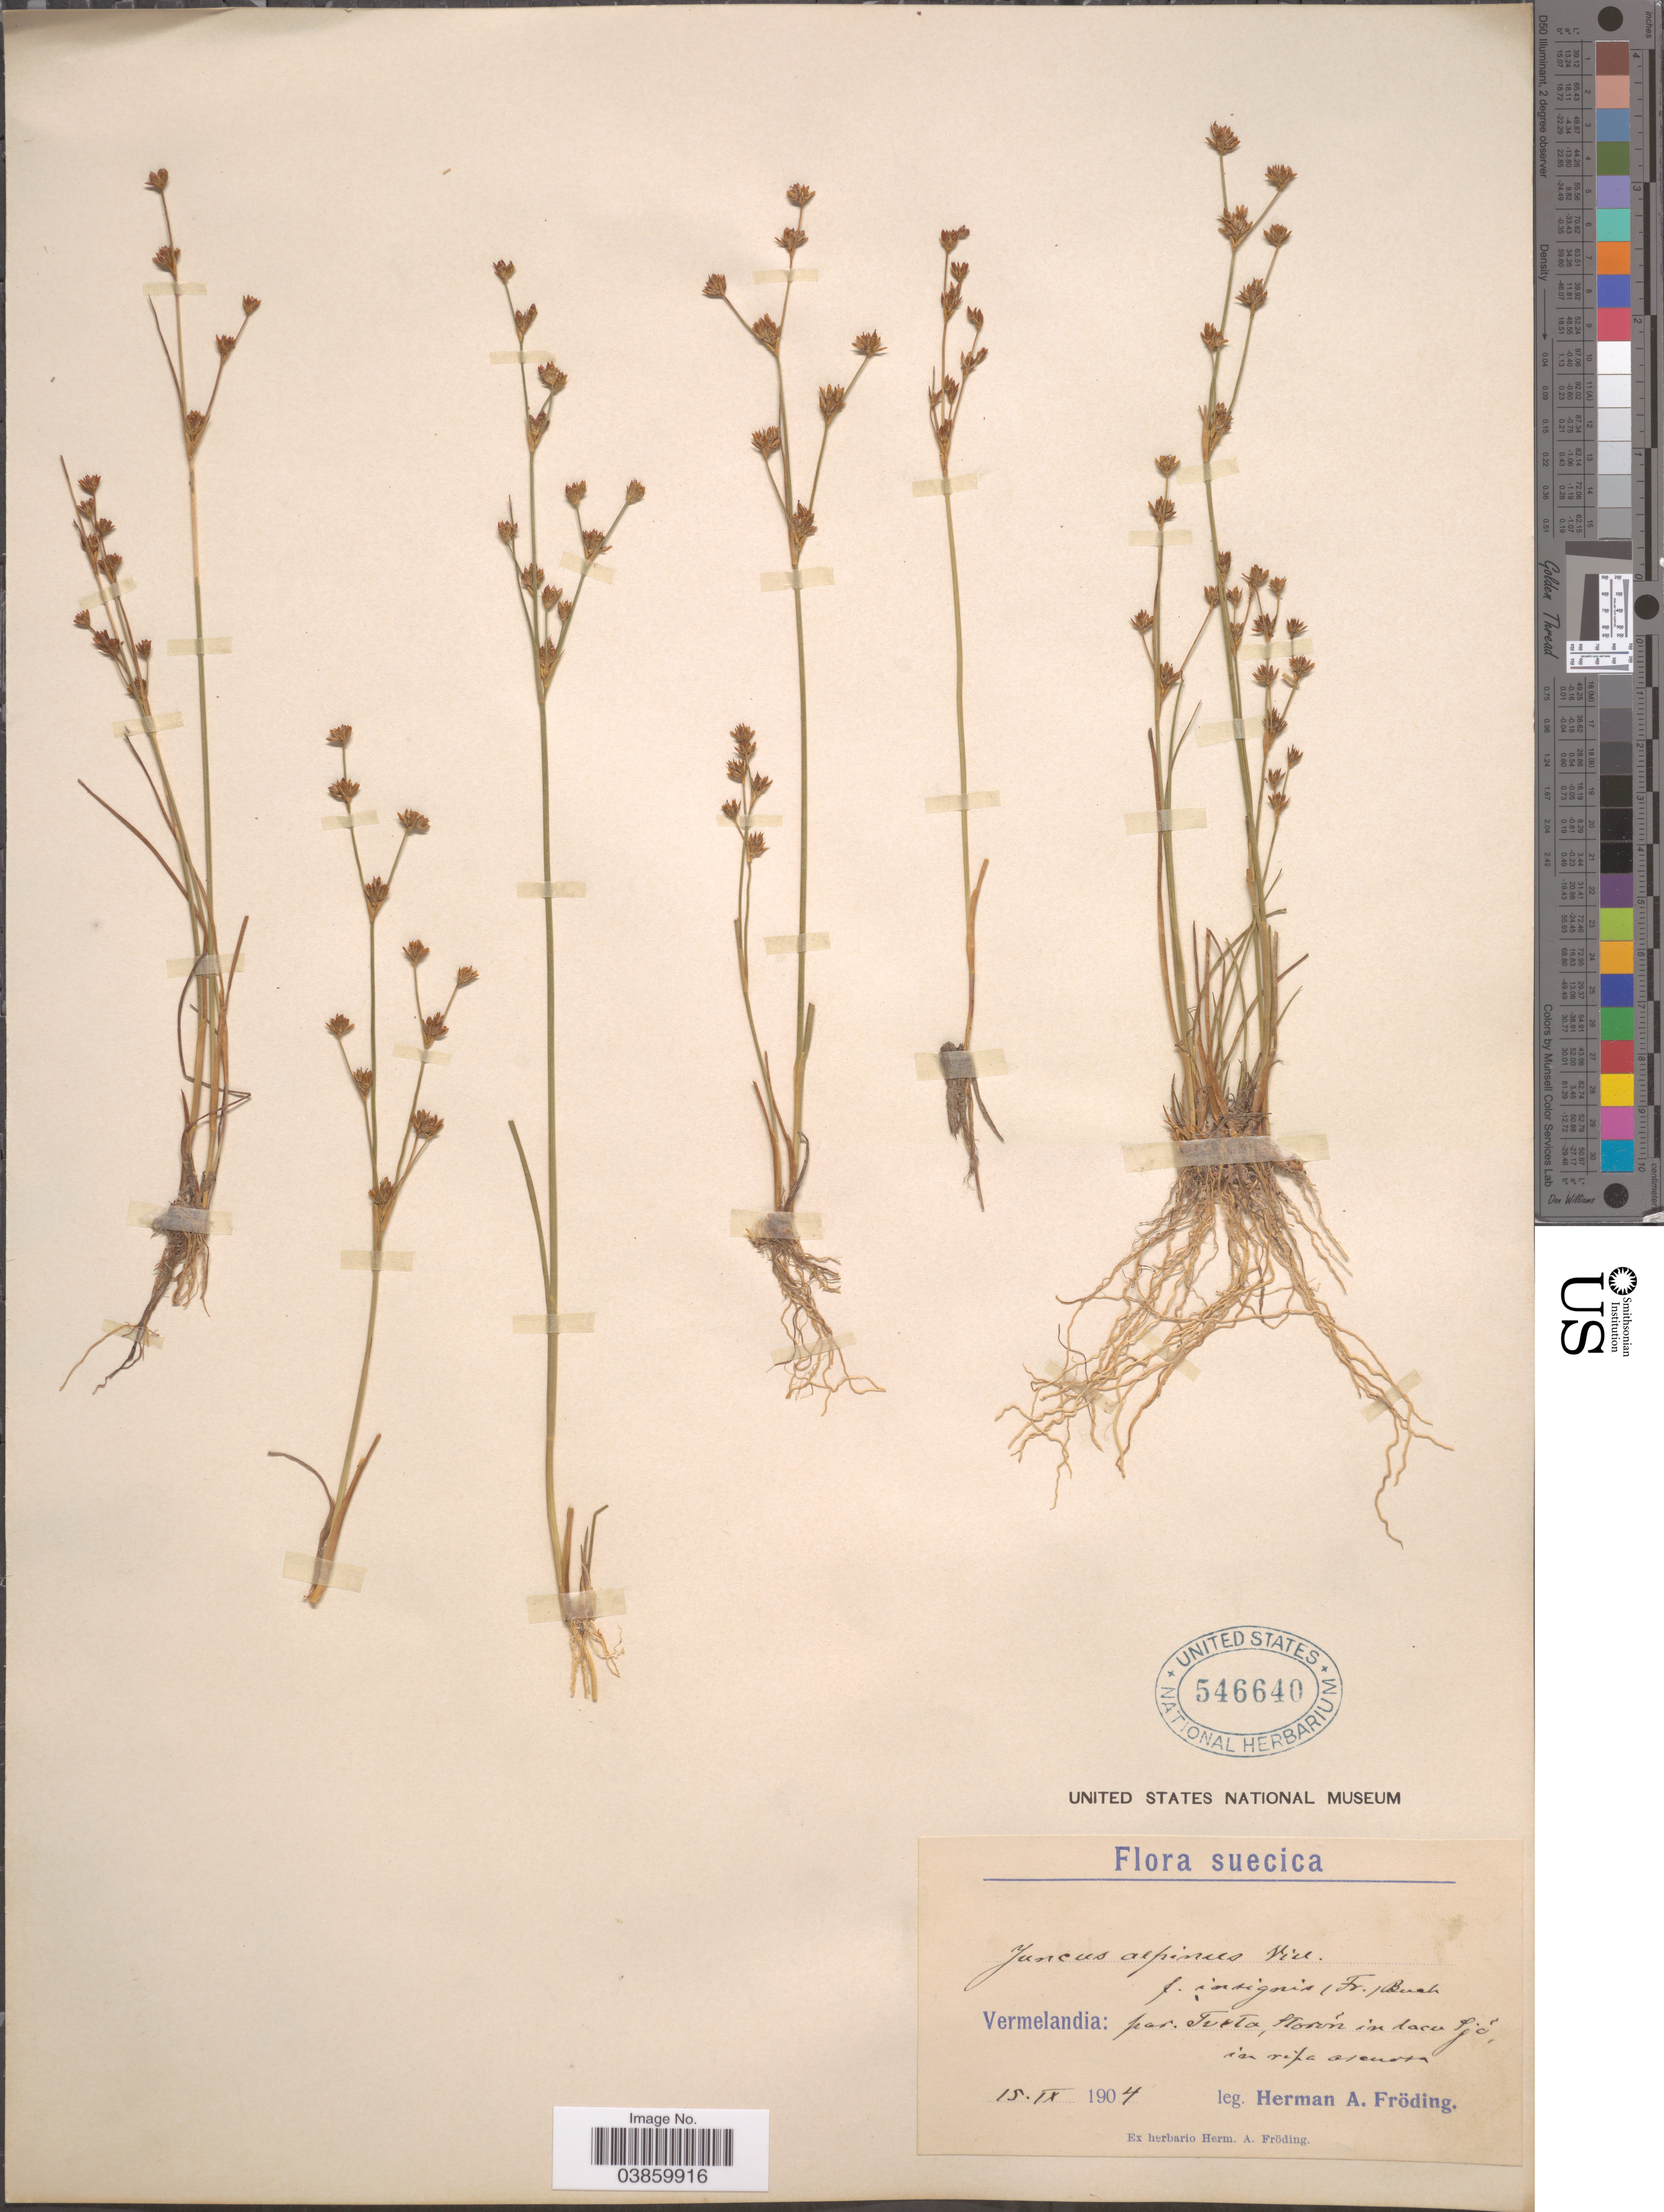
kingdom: Plantae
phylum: Tracheophyta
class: Liliopsida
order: Poales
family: Juncaceae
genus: Juncus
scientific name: Juncus alpinus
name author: Vill.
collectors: H. Froding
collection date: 1904-09-15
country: Sweden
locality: Suecica. Vermelandia: par. Tveta, Storñ in lacu Sjõ, in ripa arenosa.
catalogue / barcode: US 546640